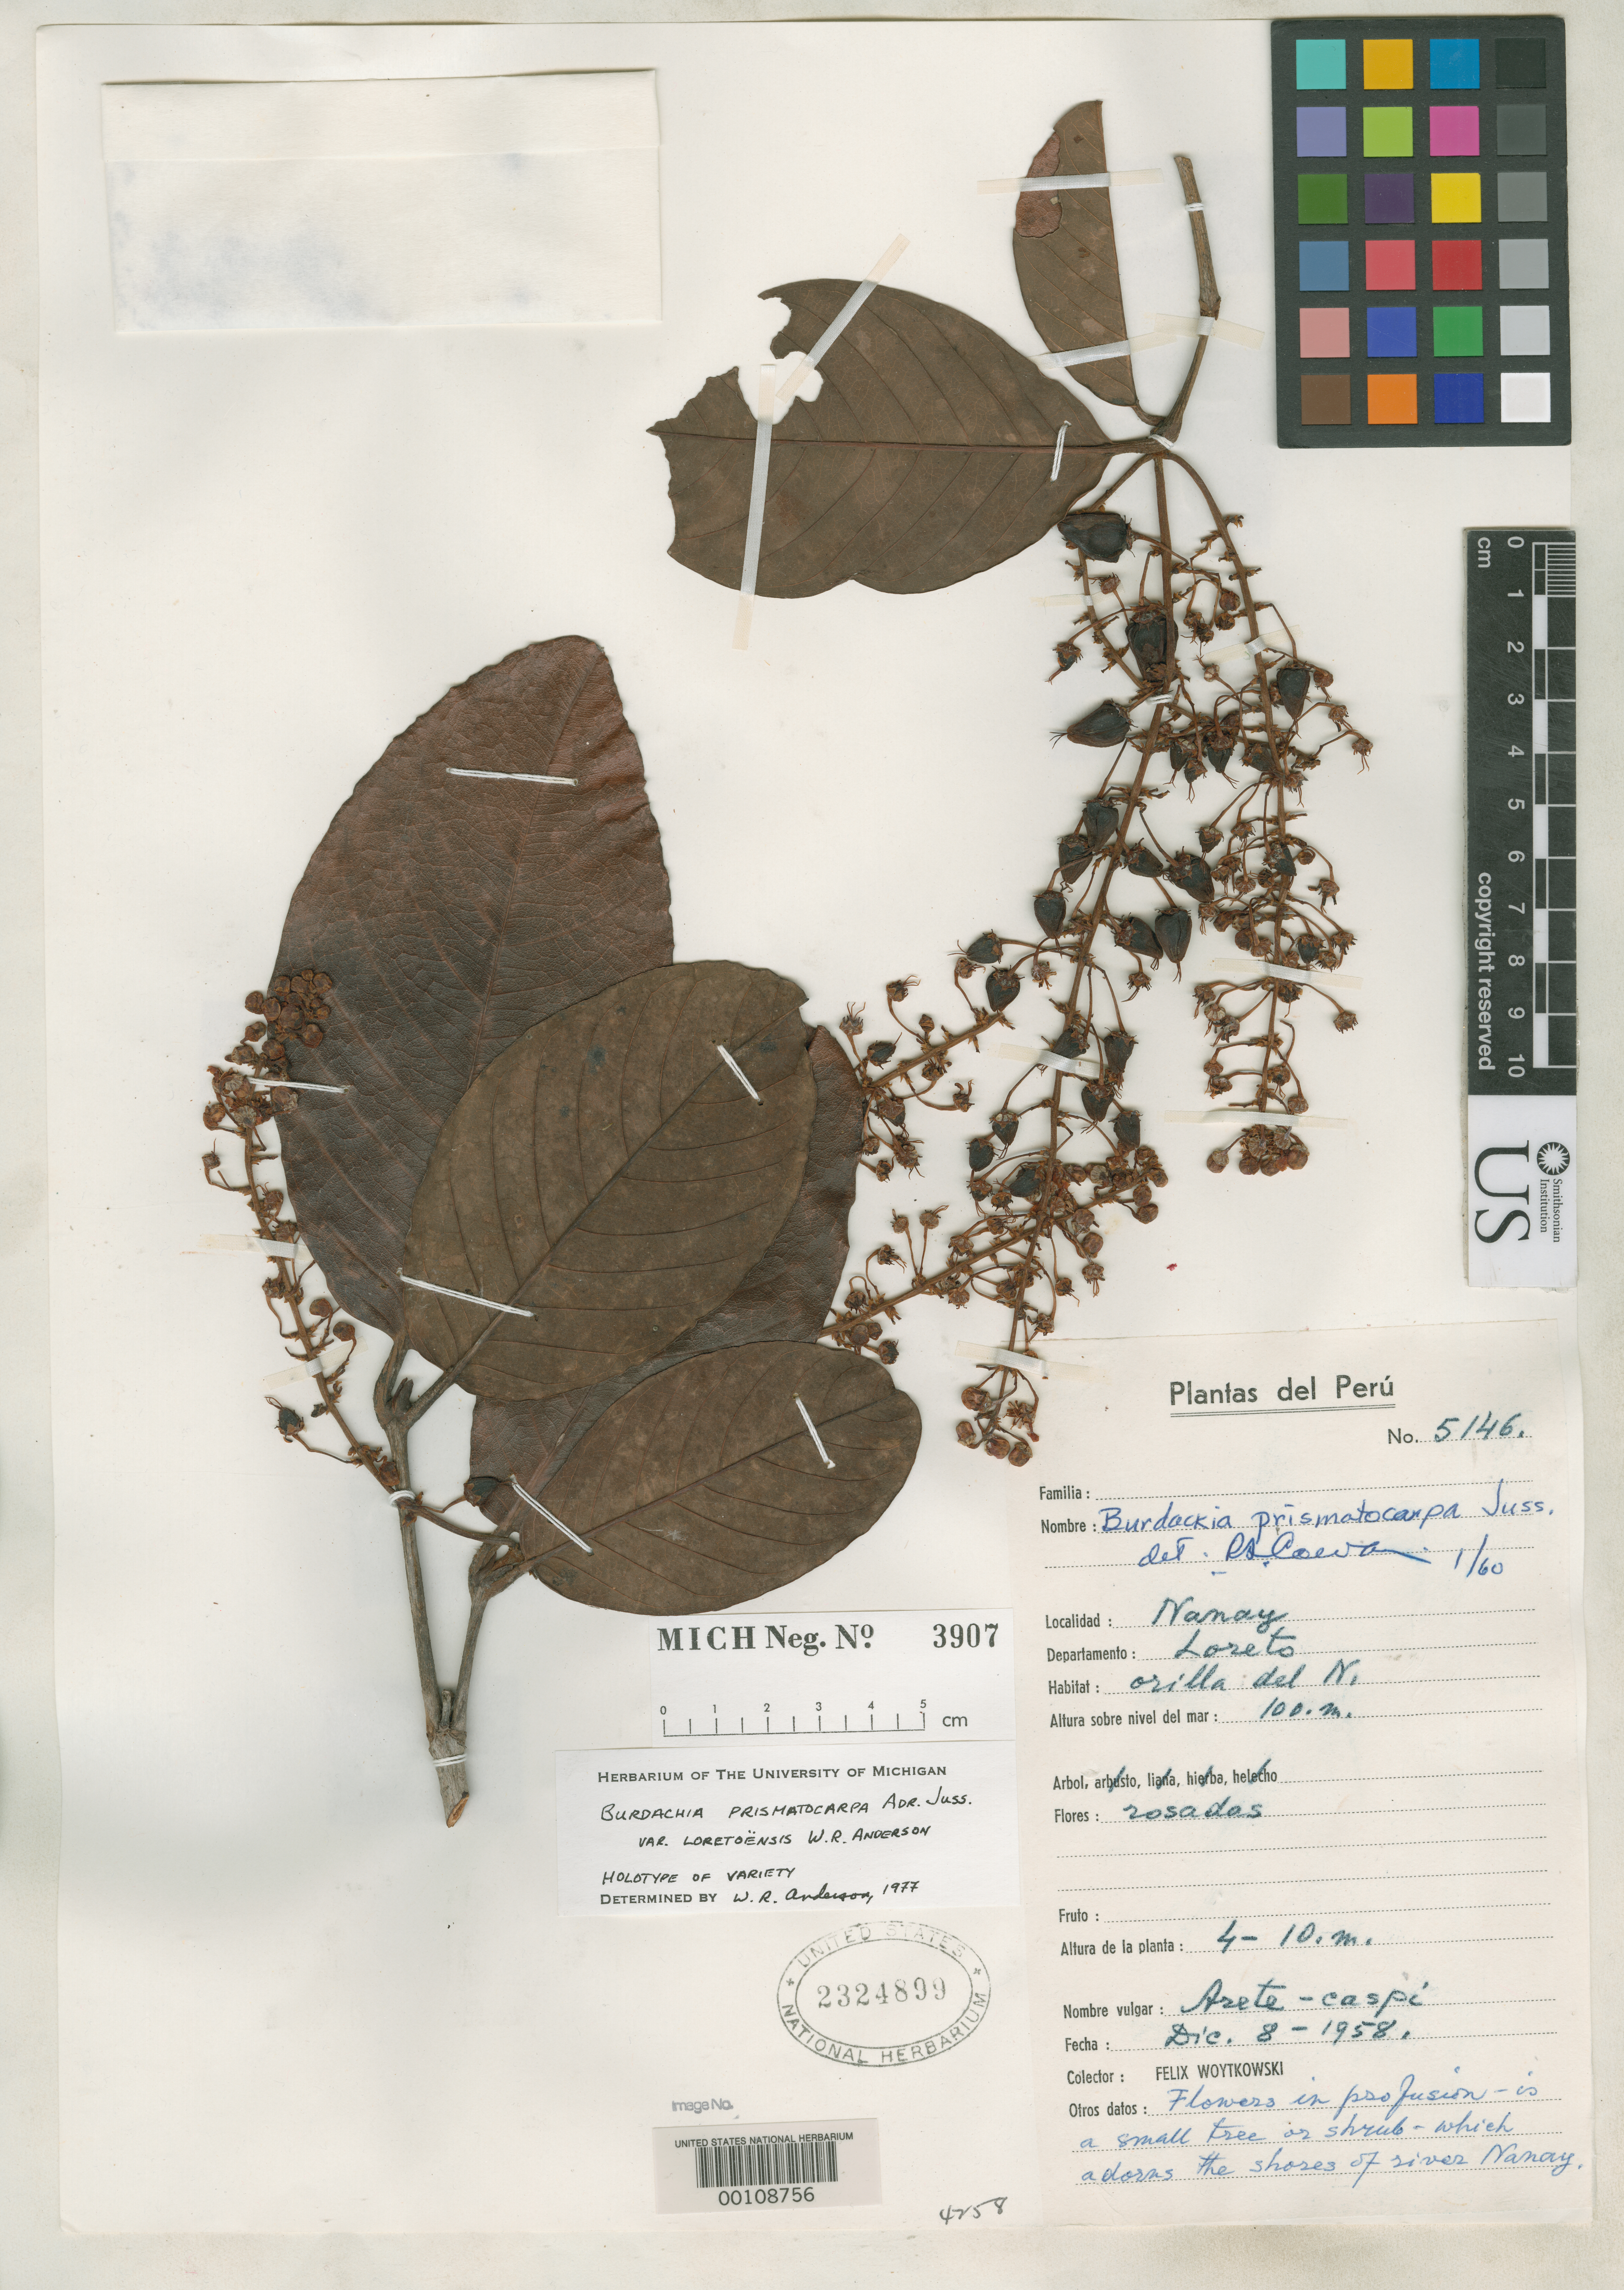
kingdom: Plantae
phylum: Tracheophyta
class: Magnoliopsida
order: Malpighiales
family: Malpighiaceae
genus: Burdachia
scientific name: Burdachia prismatocarpa var. loretoensis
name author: W.R. Anderson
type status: Holotype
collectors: F. Woytkowski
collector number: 5146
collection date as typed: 08 Dec 1958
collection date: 1958-12-08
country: Peru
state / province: Loreto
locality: Nanay.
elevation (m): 4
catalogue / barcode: US 2324899